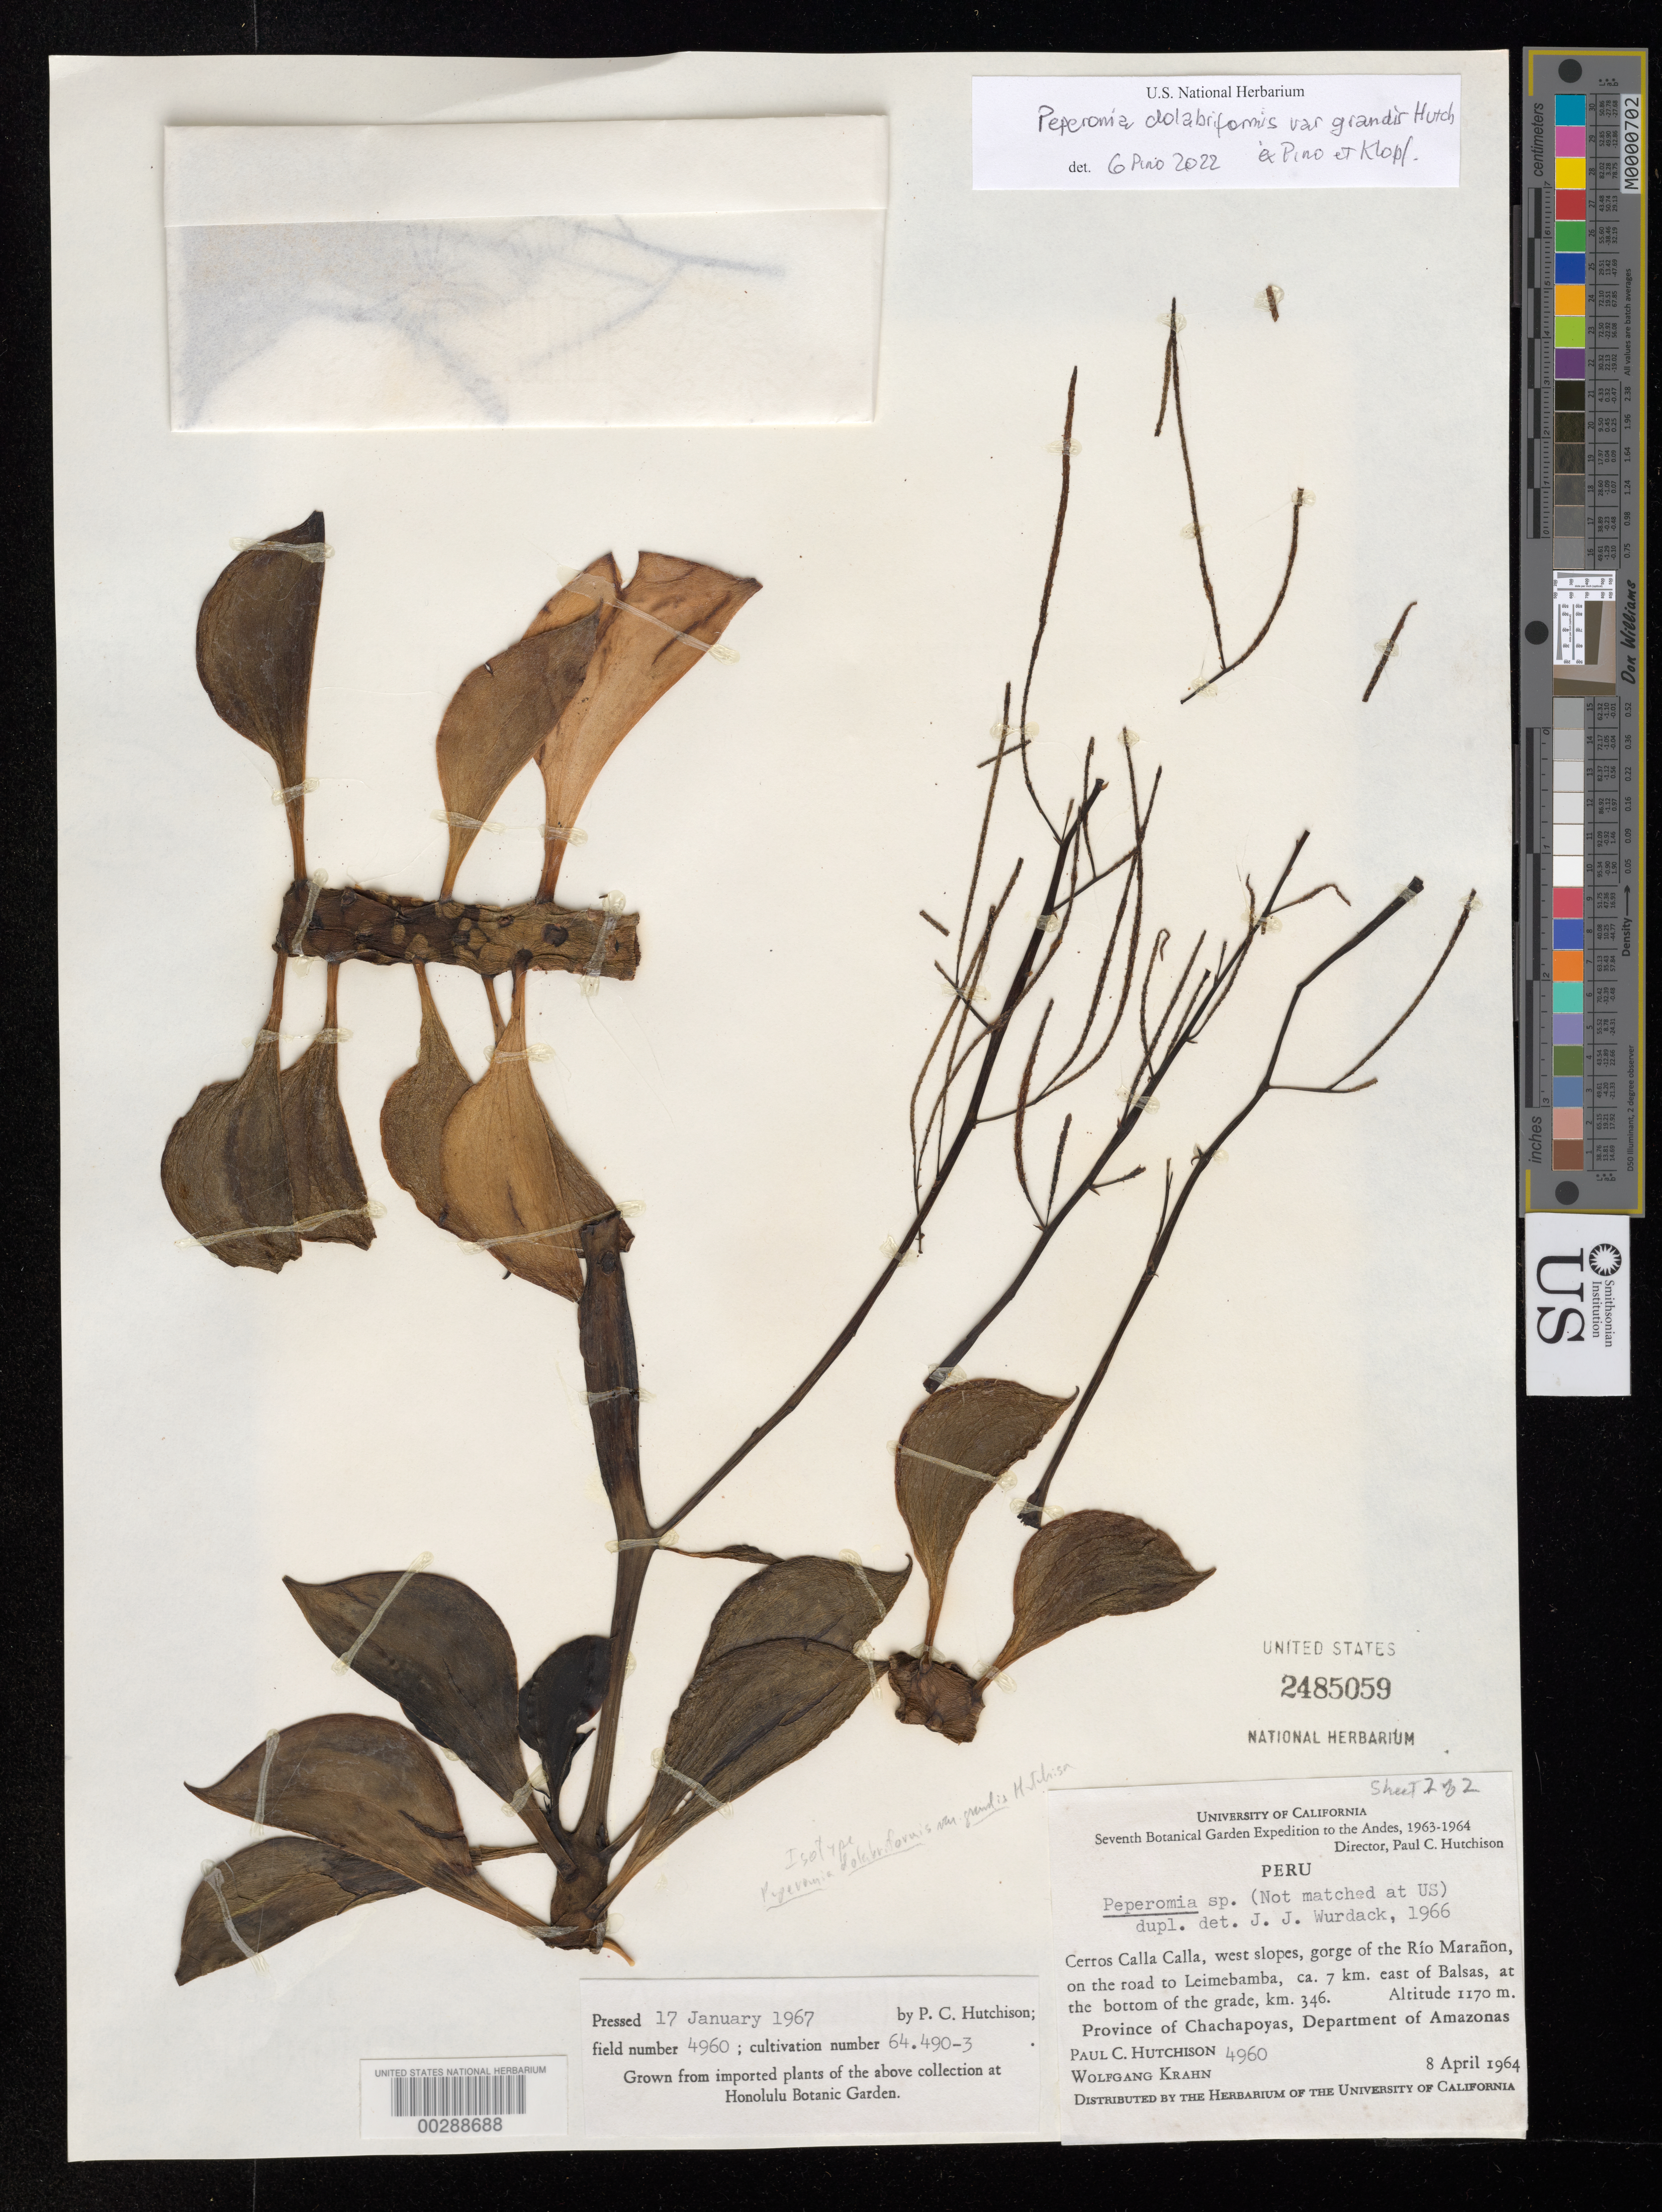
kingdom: Plantae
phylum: Tracheophyta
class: Magnoliopsida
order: Piperales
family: Piperaceae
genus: Peperomia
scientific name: Peperomia dolabriformis var. grandis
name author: Hutchison ex Pino & Klopf.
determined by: Pino, Guillermo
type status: Isotype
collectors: P. C. Hutchison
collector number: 4960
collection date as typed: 08 Apr 1964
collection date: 1964-04-08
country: Peru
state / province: Amazonas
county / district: Chachapoyas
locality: Cerros de Calla-Calla, W slopes, gorge of Río Maranon, road to Leimebamba, ca. 7 km E of Balsas, bottom of grade, km 346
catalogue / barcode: US 2485059